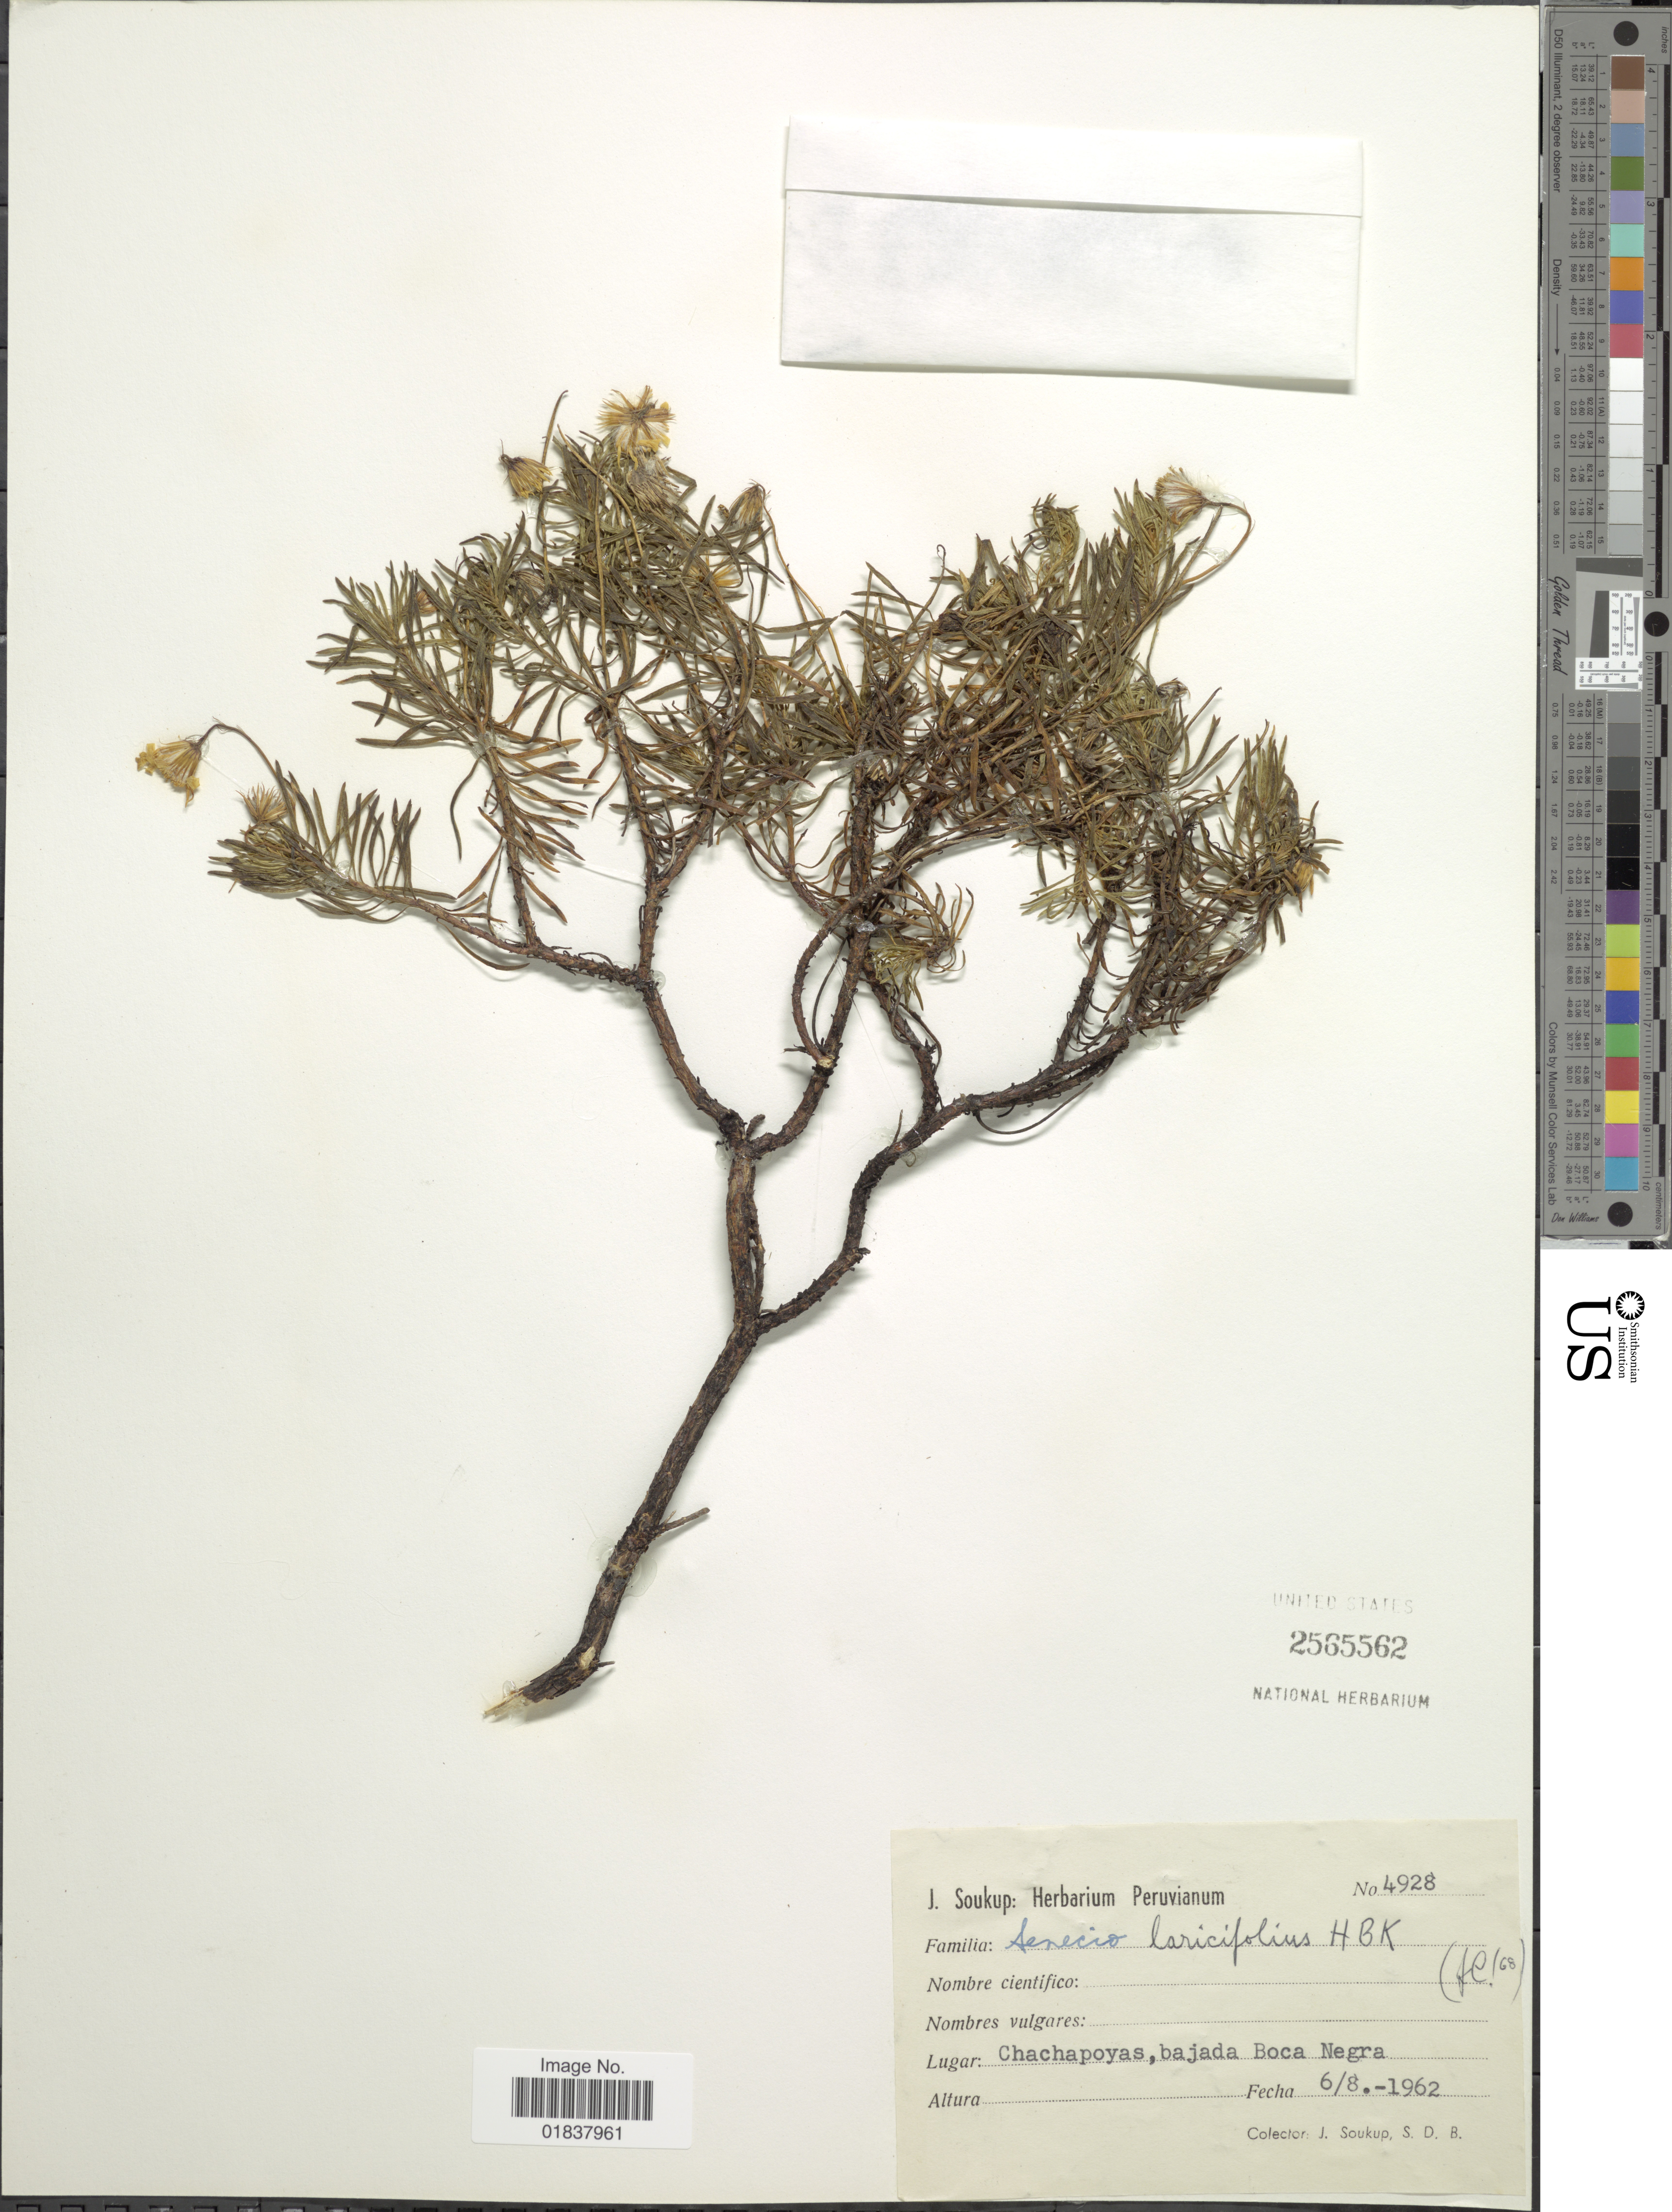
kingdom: Plantae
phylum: Tracheophyta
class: Magnoliopsida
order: Asterales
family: Asteraceae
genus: Senecio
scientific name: Senecio laricifolius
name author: Kunth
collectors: J. Soukup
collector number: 4928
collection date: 1962-08-06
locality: Chachapoyas, bajada Boca Negra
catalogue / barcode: US 2565562